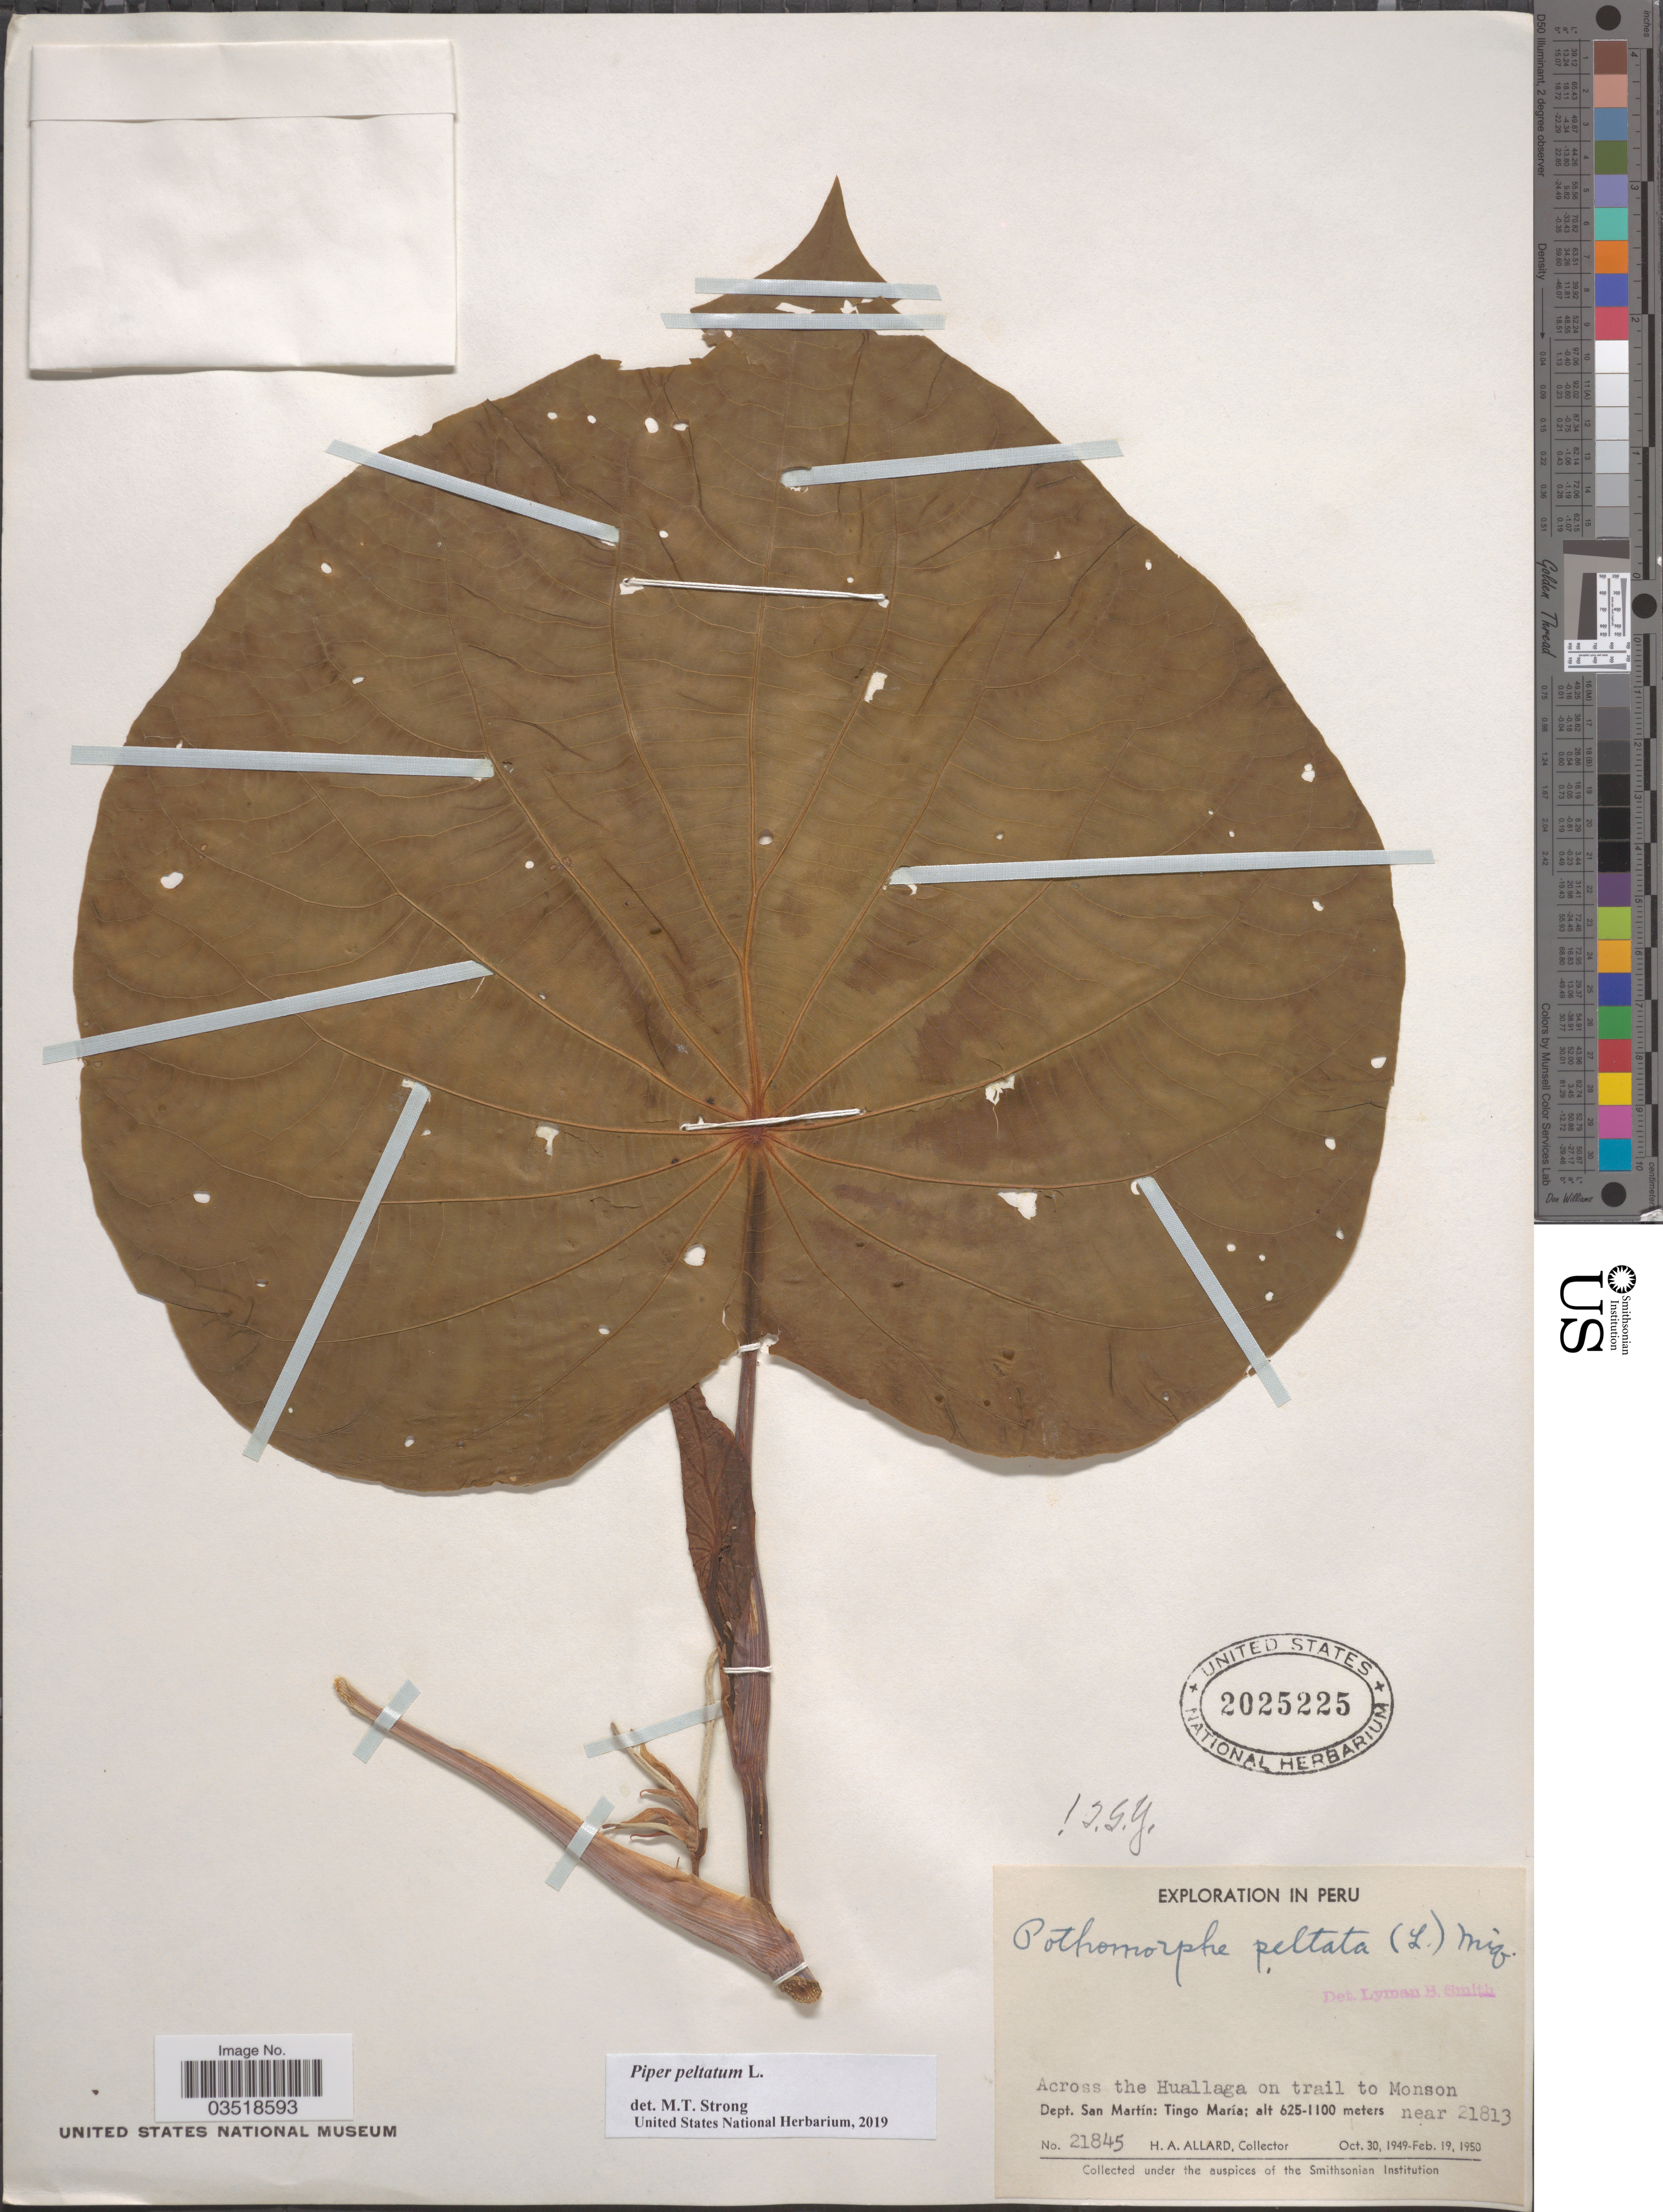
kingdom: Plantae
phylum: Tracheophyta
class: Magnoliopsida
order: Piperales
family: Piperaceae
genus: Piper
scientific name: Piper peltatum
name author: L.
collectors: H. A. Allard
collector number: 21845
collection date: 1949-10-30/1950-02-19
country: Peru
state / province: San Martín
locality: Across the Huallaga on trail to Monson. Dept. San Martín: Tingo María.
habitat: across the river on trail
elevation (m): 625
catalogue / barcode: US 2025225